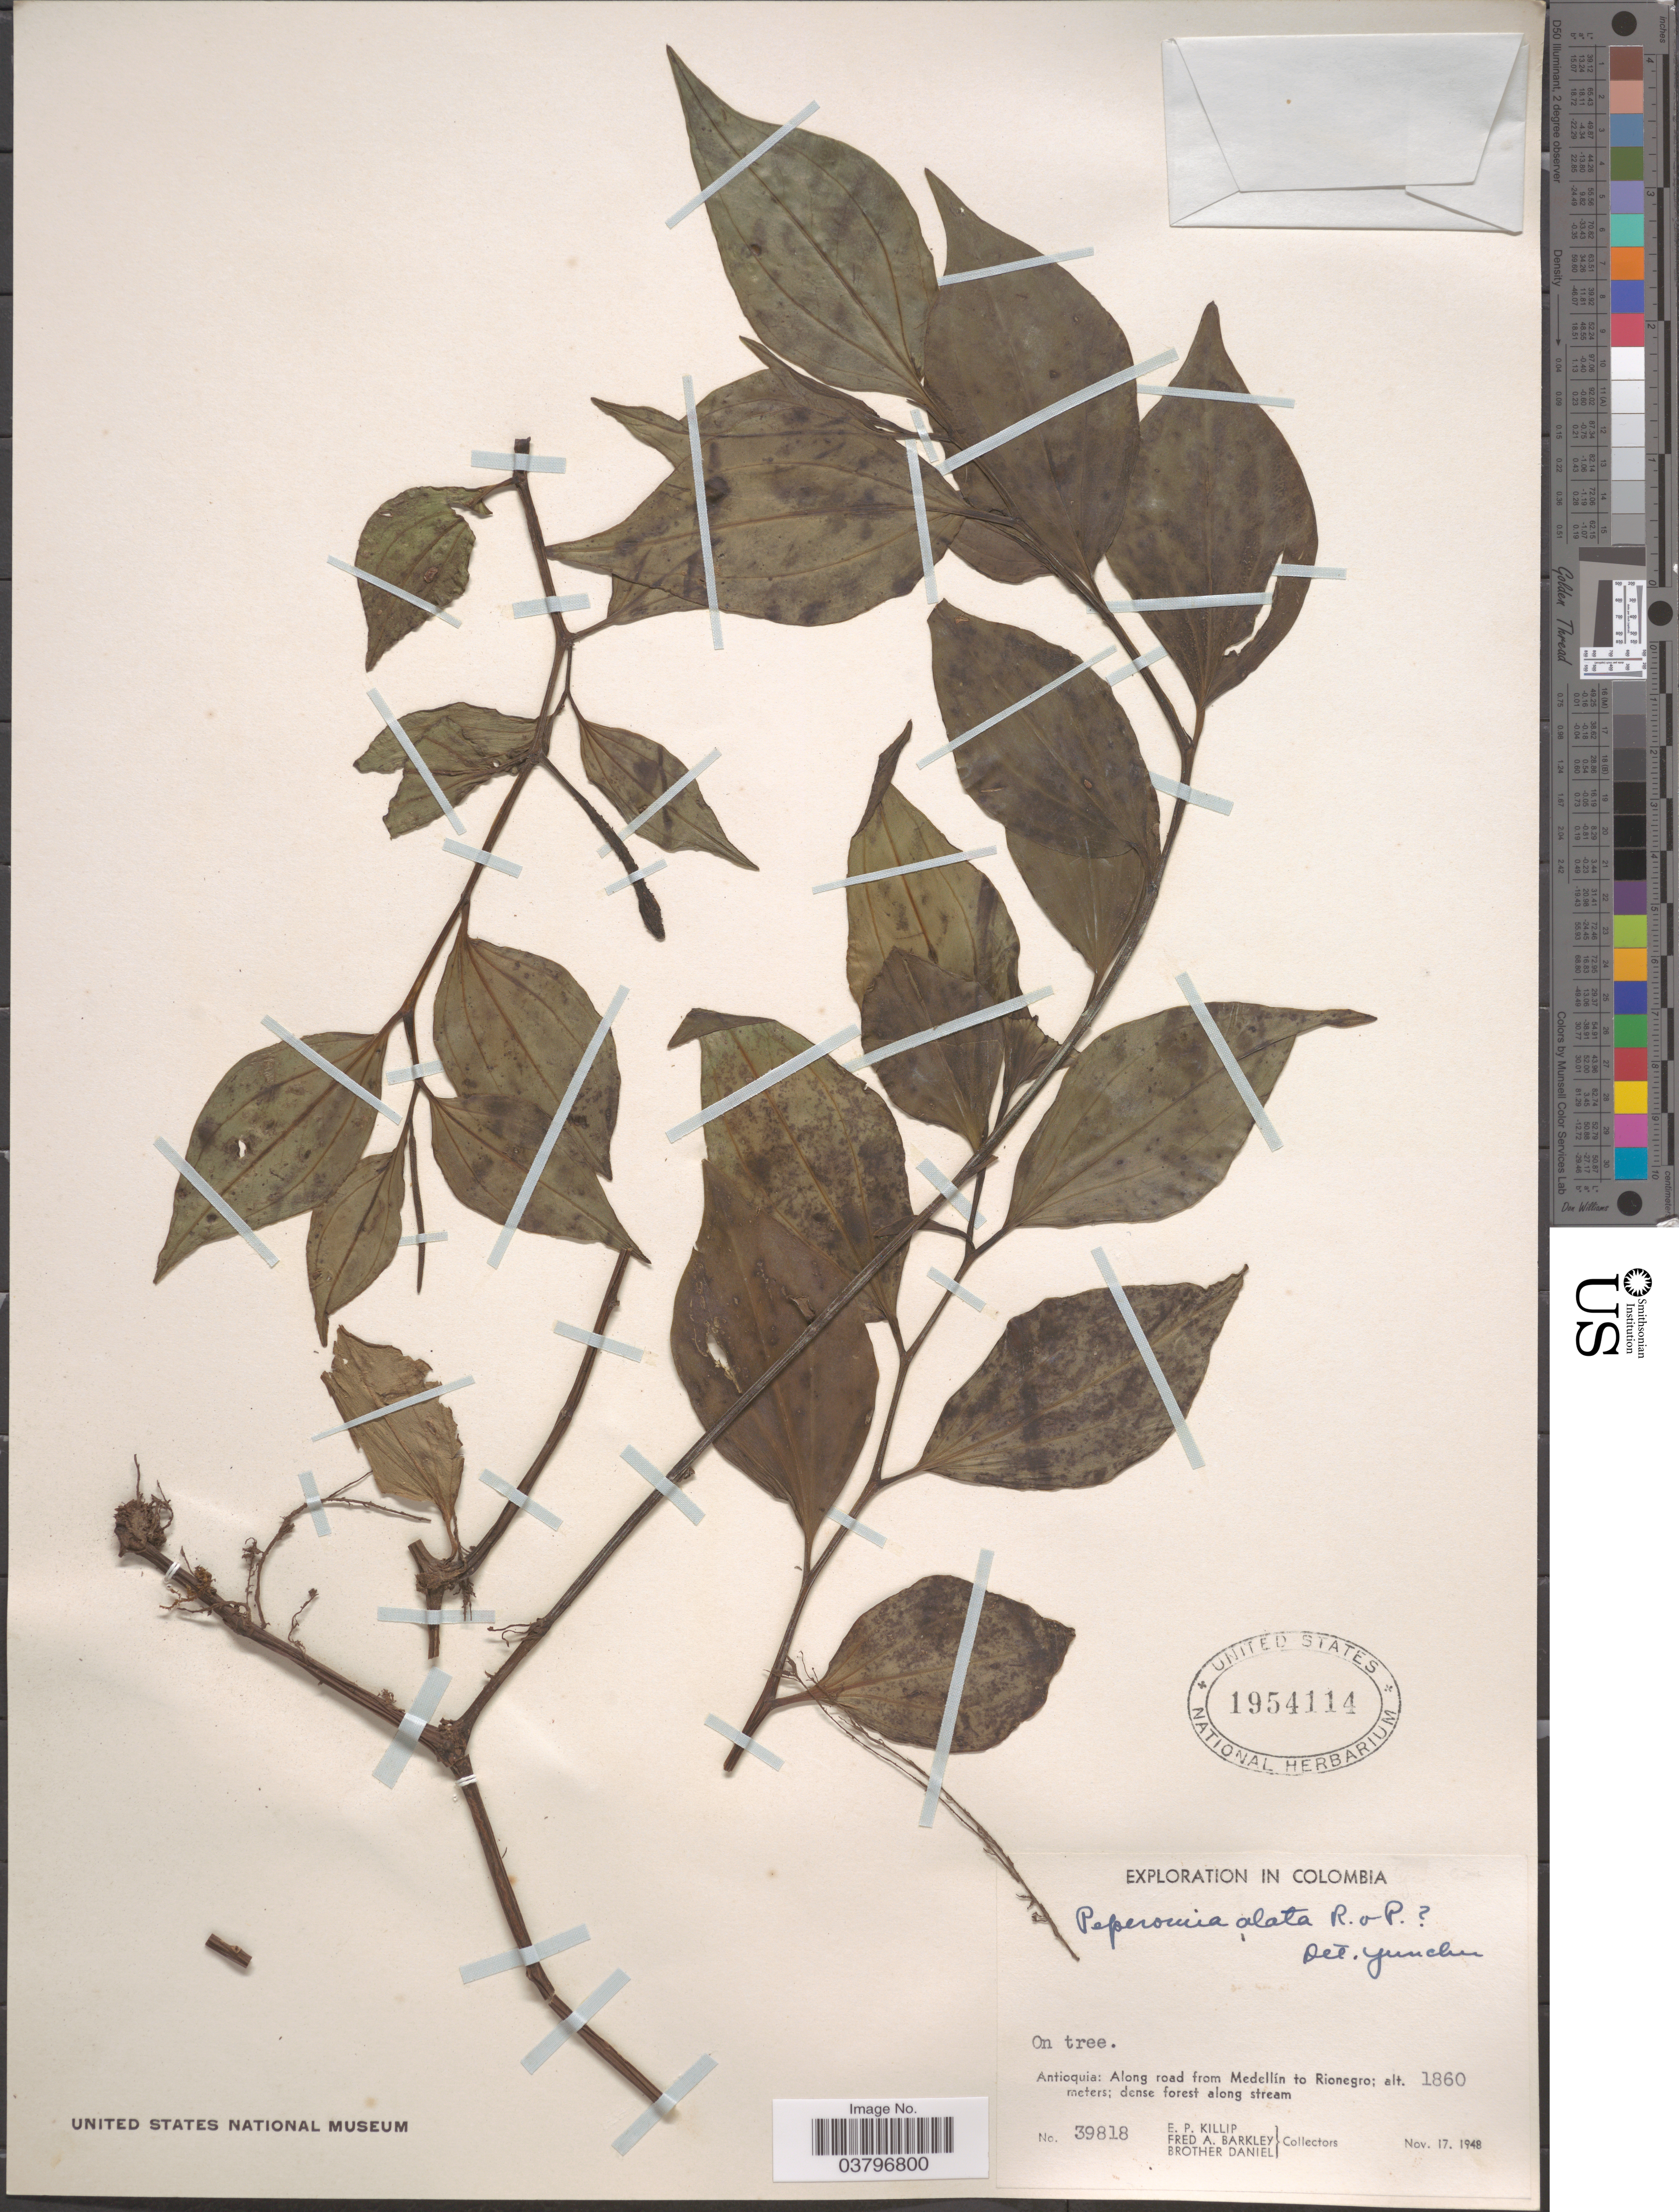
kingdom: Plantae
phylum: Tracheophyta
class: Magnoliopsida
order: Piperales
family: Piperaceae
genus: Peperomia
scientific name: Peperomia alata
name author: Ruiz & Pav.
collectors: E. P. Killip, F. A. Barkley & Bro. Daniel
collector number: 39818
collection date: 1948-11-17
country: Colombia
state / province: Antioquia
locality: Along road from Medellín to Rionegro.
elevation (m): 1860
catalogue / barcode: US 1954114